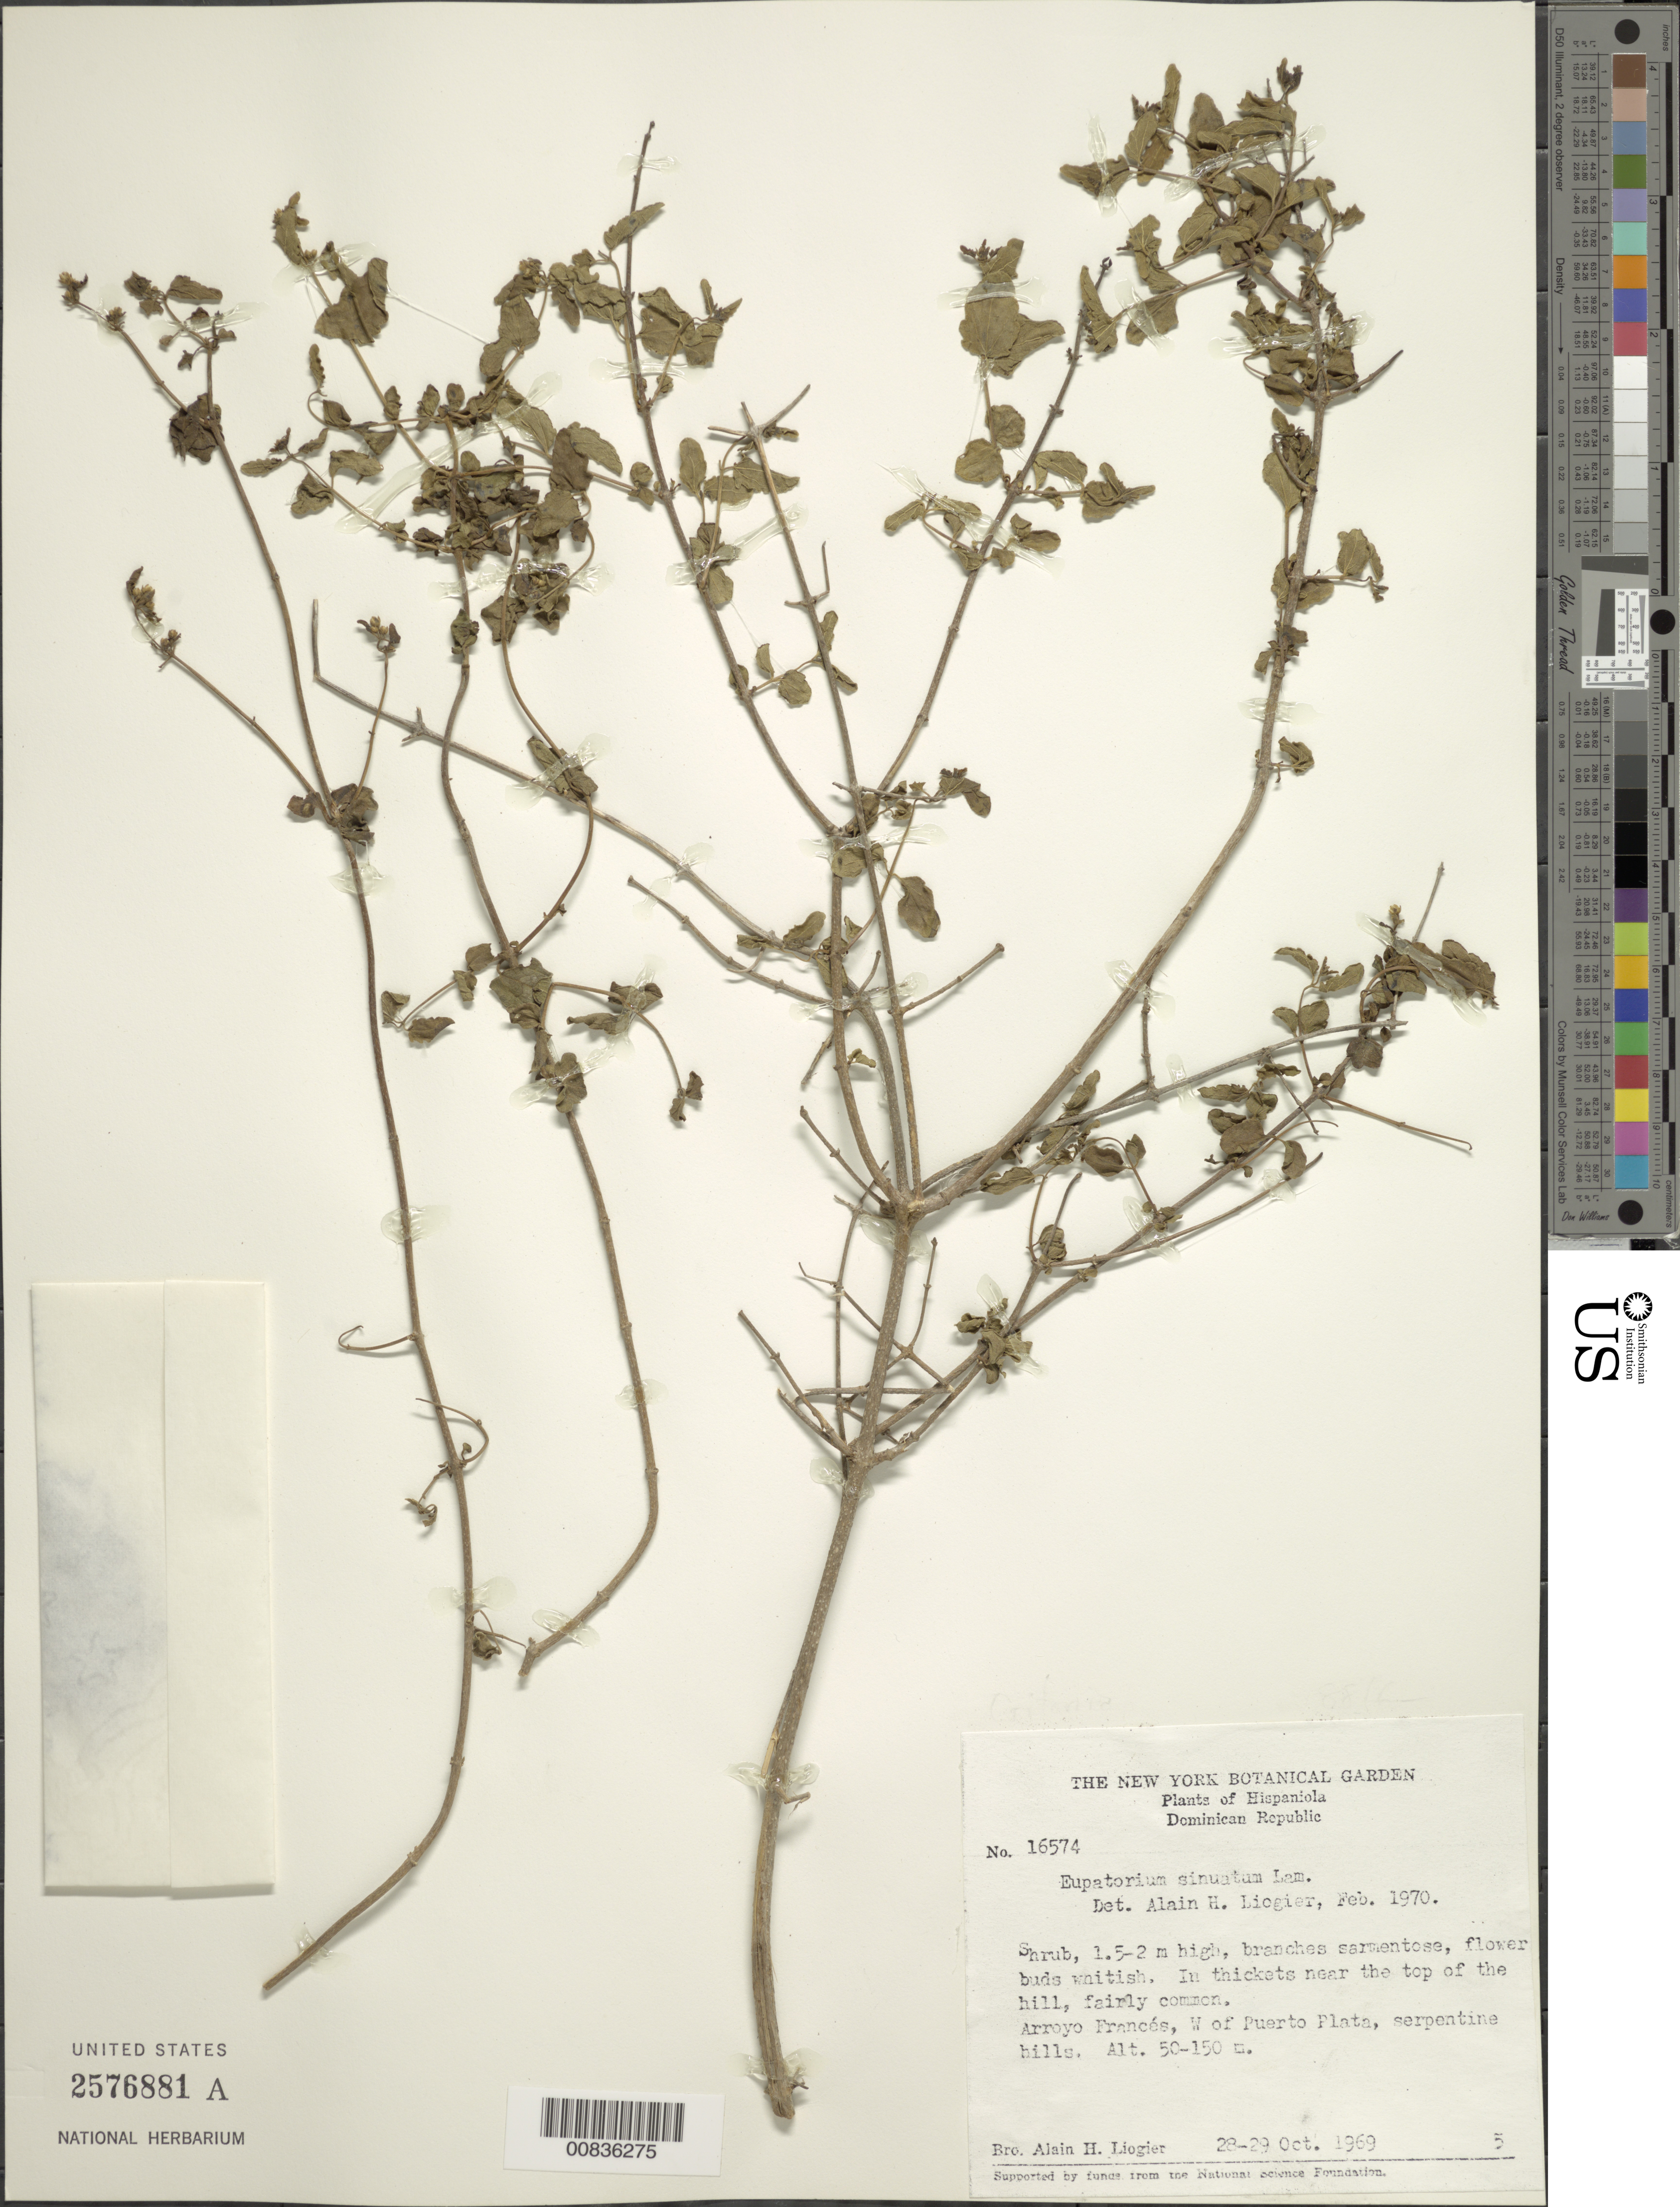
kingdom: Plantae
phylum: Tracheophyta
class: Magnoliopsida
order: Asterales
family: Asteraceae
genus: Chromolaena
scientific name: Chromolaena sinuata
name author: (Lam.) R.M. King & H. Rob.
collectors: A. H. Liogier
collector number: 16574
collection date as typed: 28 Oct 1969 to 29 Oct 1969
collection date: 1969-10-28/1969-10-29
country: Dominican Republic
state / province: Puerto Plata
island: Hispaniola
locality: Arroyo Francés, W of Puerto Plata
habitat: In thickets near the top of the serpentine hills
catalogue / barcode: US 2576881